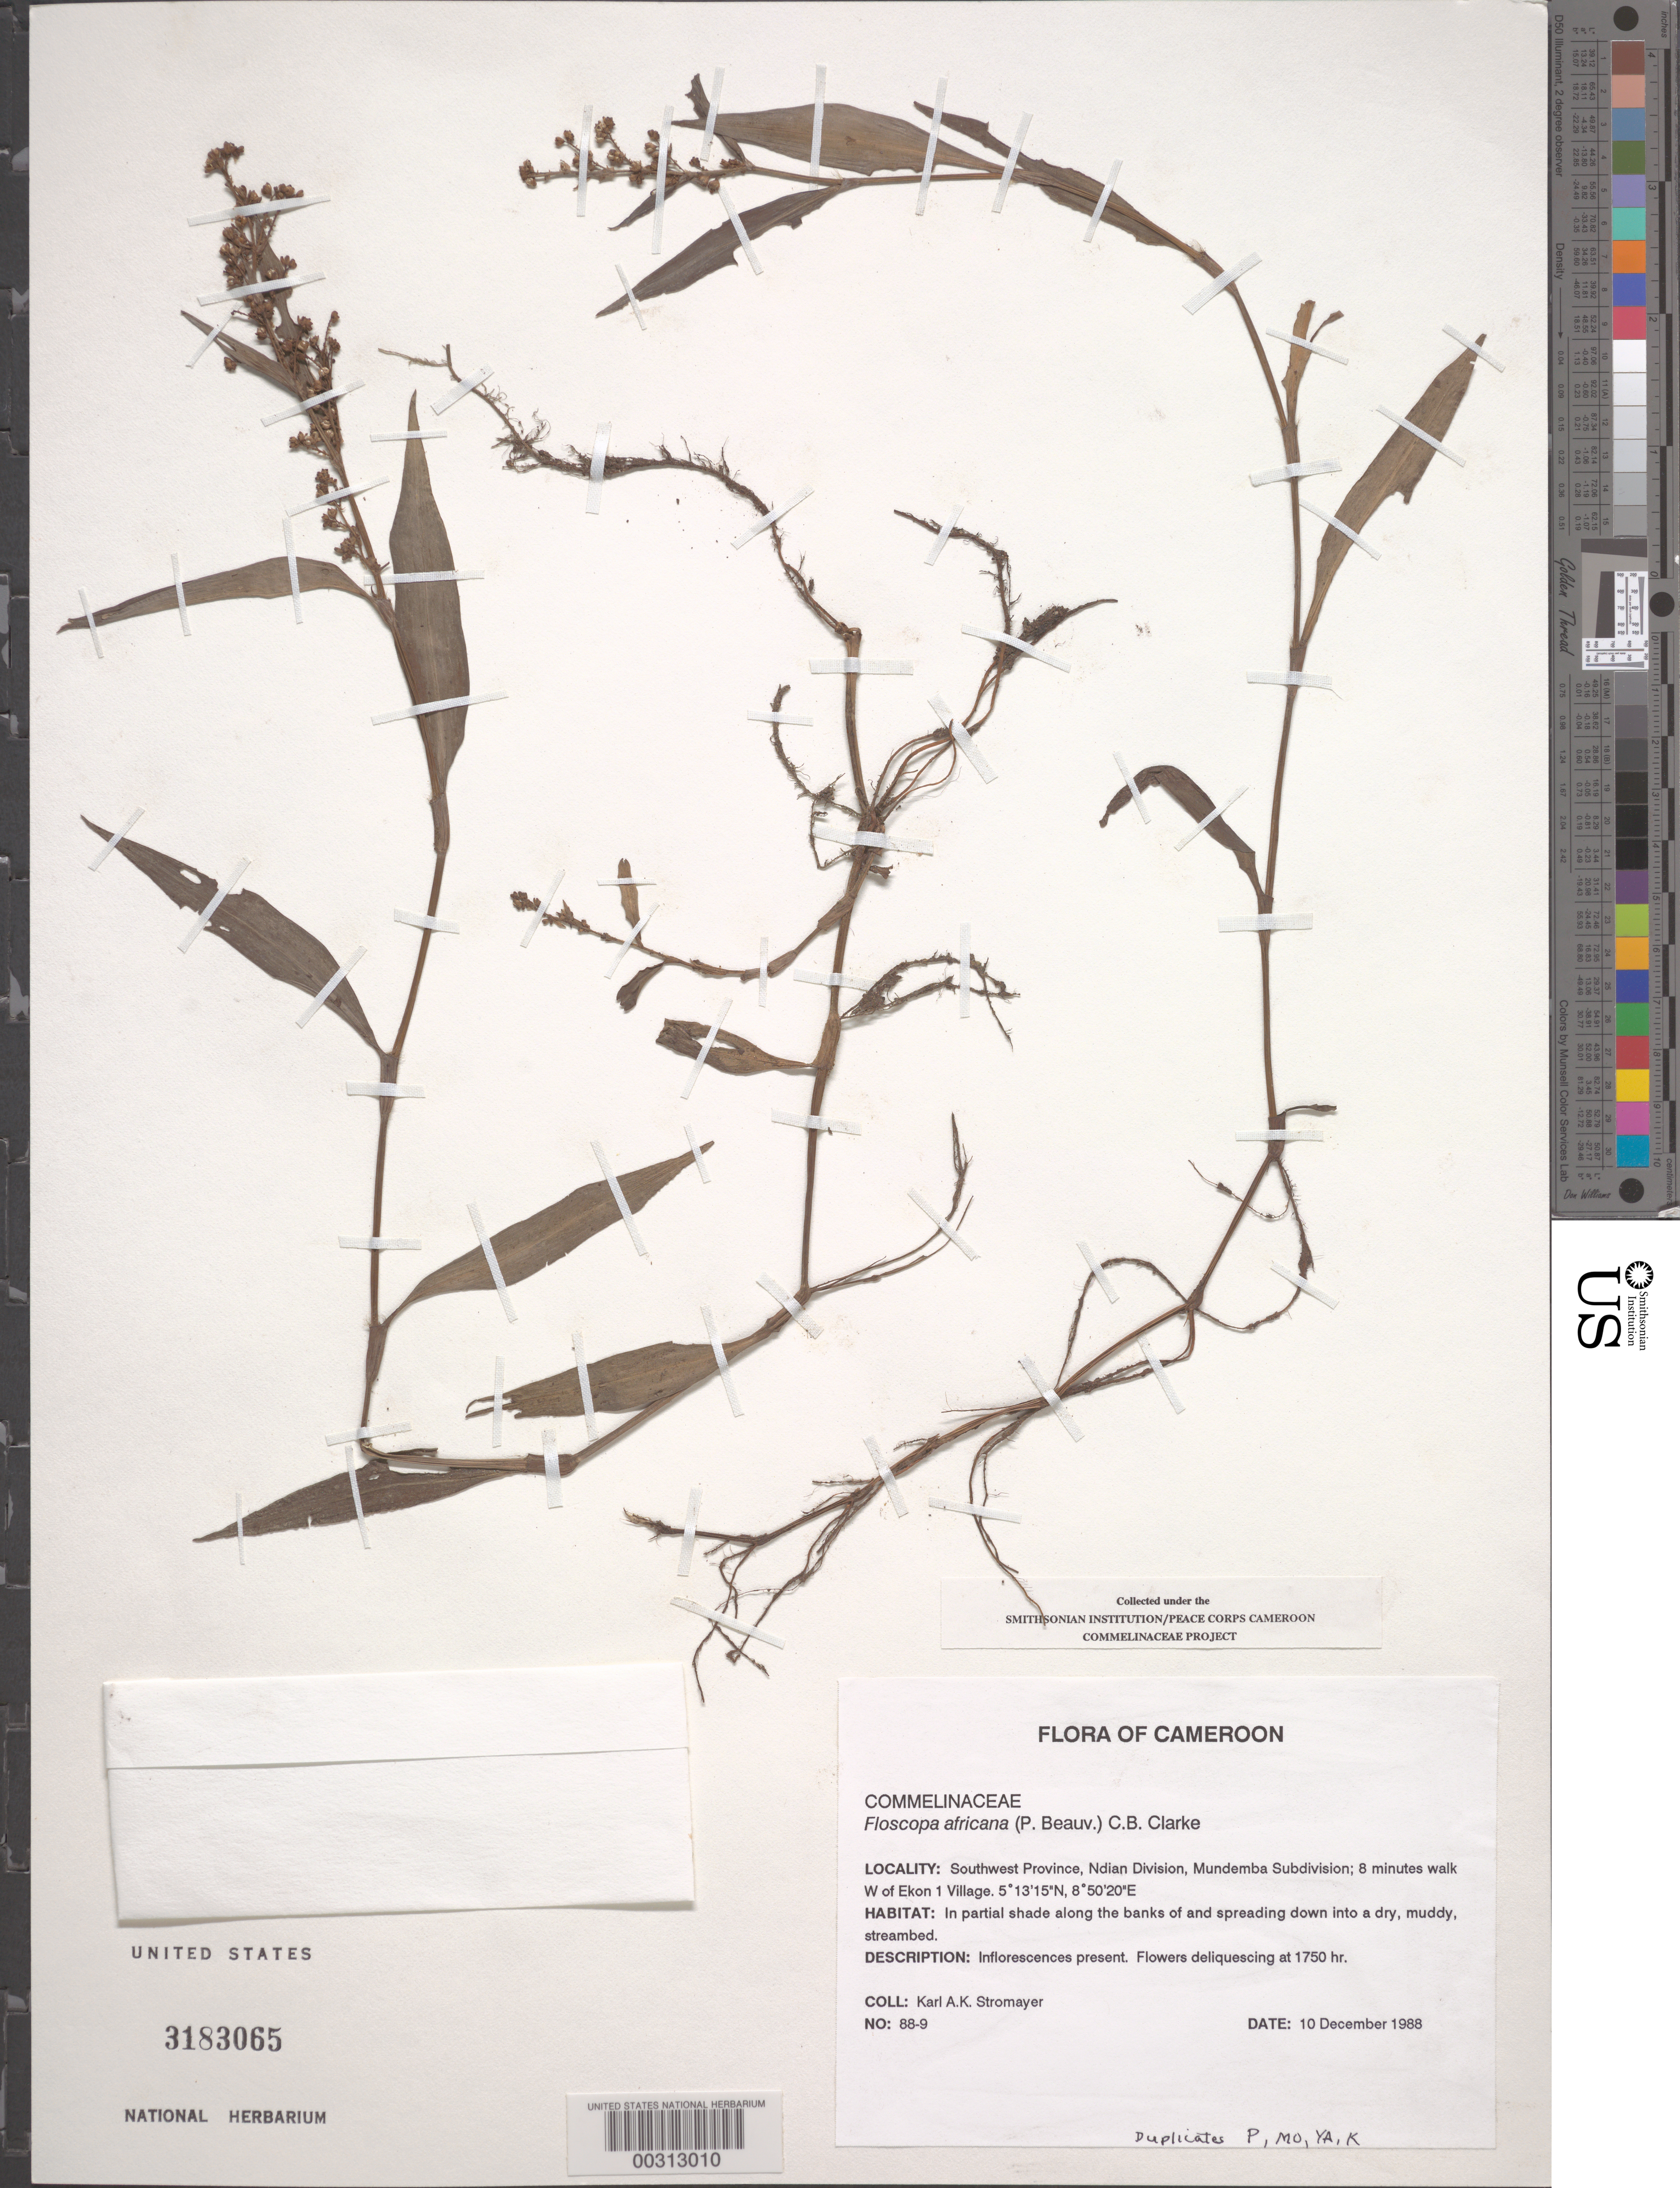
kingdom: Plantae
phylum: Tracheophyta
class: Liliopsida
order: Commelinales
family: Commelinaceae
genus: Floscopa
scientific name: Floscopa africana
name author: (P. Beauv.) C.B. Clarke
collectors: K. A. Stromayer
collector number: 88-9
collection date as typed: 10 Dec 1988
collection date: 1988-12-10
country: Cameroon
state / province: Sud-Ouest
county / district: Ndian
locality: Mundemba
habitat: In partial shade along banks of streambed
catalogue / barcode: US 3183065